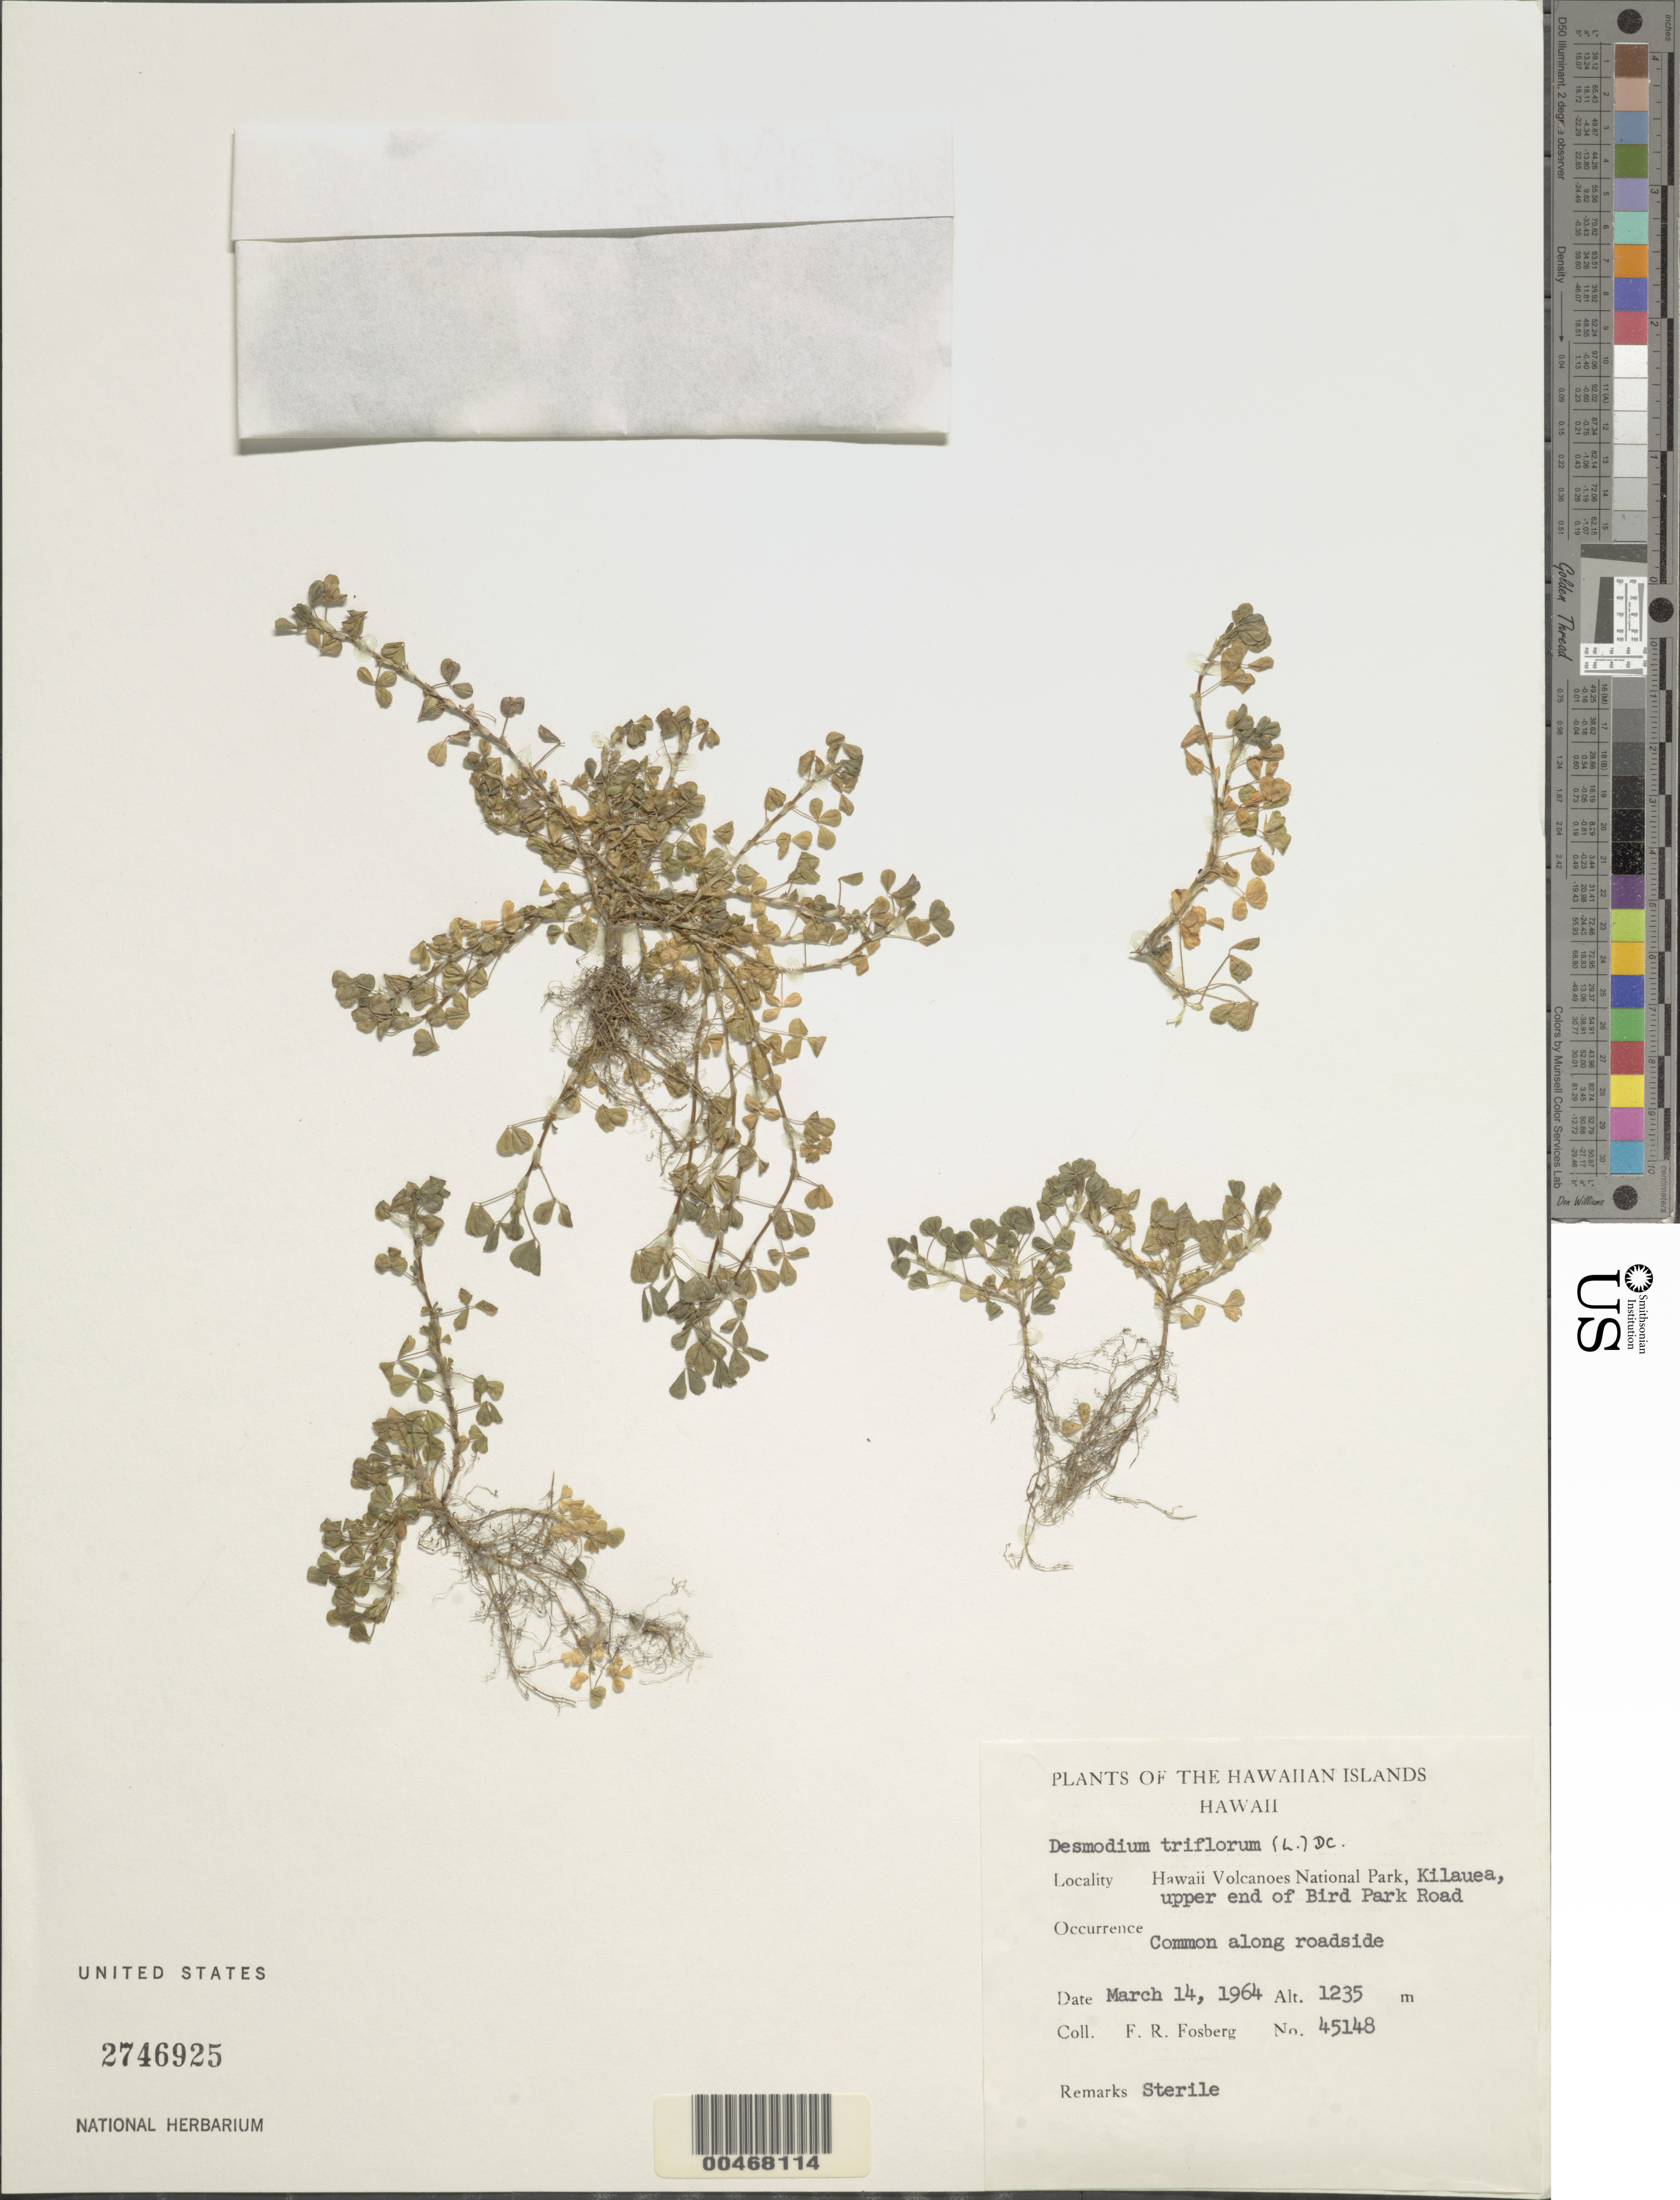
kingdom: Plantae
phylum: Tracheophyta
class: Magnoliopsida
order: Fabales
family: Fabaceae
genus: Grona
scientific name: Grona triflora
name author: (L.) H. Ohashi & K. Ohashi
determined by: Wagner, W. L., (BOT), Smithsonian Institution - National Museum of Natural History (UNITED STATES)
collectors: F. R. Fosberg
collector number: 45148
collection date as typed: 14 Mar 1964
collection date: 1964-03-14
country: United States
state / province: Hawaii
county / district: Hawaii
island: Hawaii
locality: Hawaii Volcanoes National Park, Kilauea, upper end of Bird Park Road.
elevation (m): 1235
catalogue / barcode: US 2746925